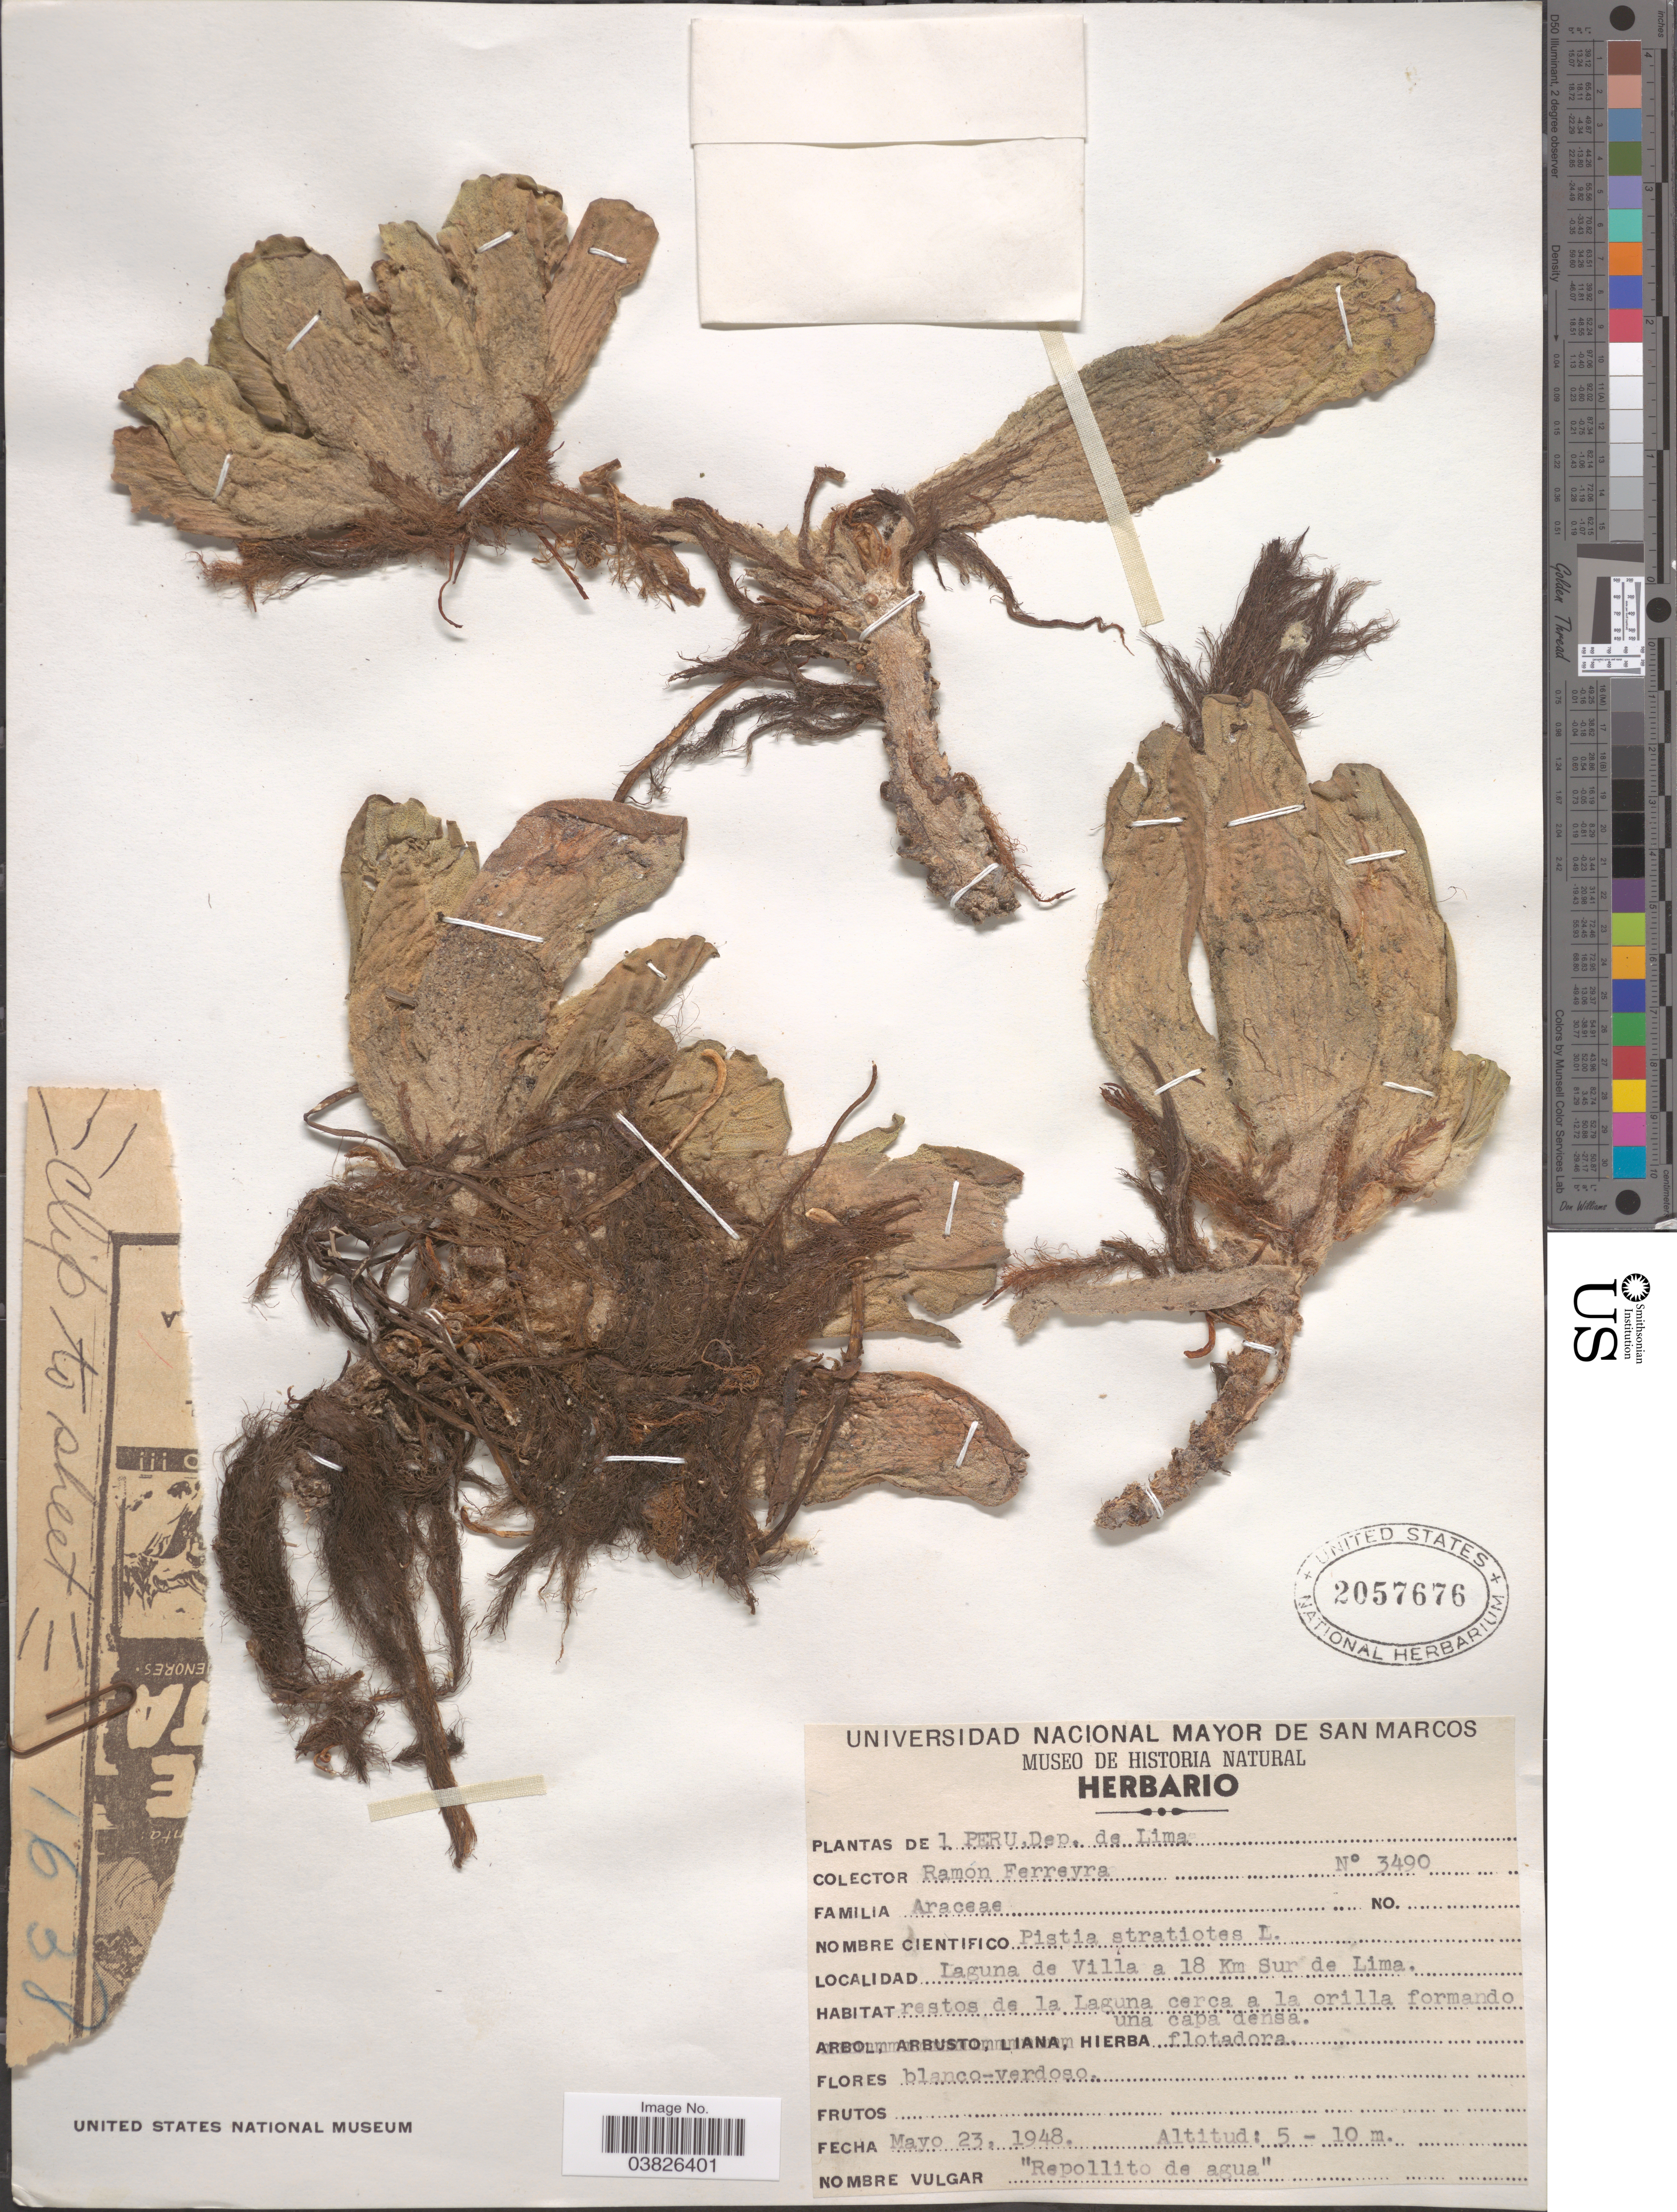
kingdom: Plantae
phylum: Tracheophyta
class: Liliopsida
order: Alismatales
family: Araceae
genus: Pistia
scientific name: Pistia stratiotes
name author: L.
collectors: R. A. Ferreyra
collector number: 3490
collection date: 1948-05-23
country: Peru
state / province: Lima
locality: Dep. de Lima. Laguna de Villa a 18 Km Sur de Lima.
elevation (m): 5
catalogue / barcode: US 2057676